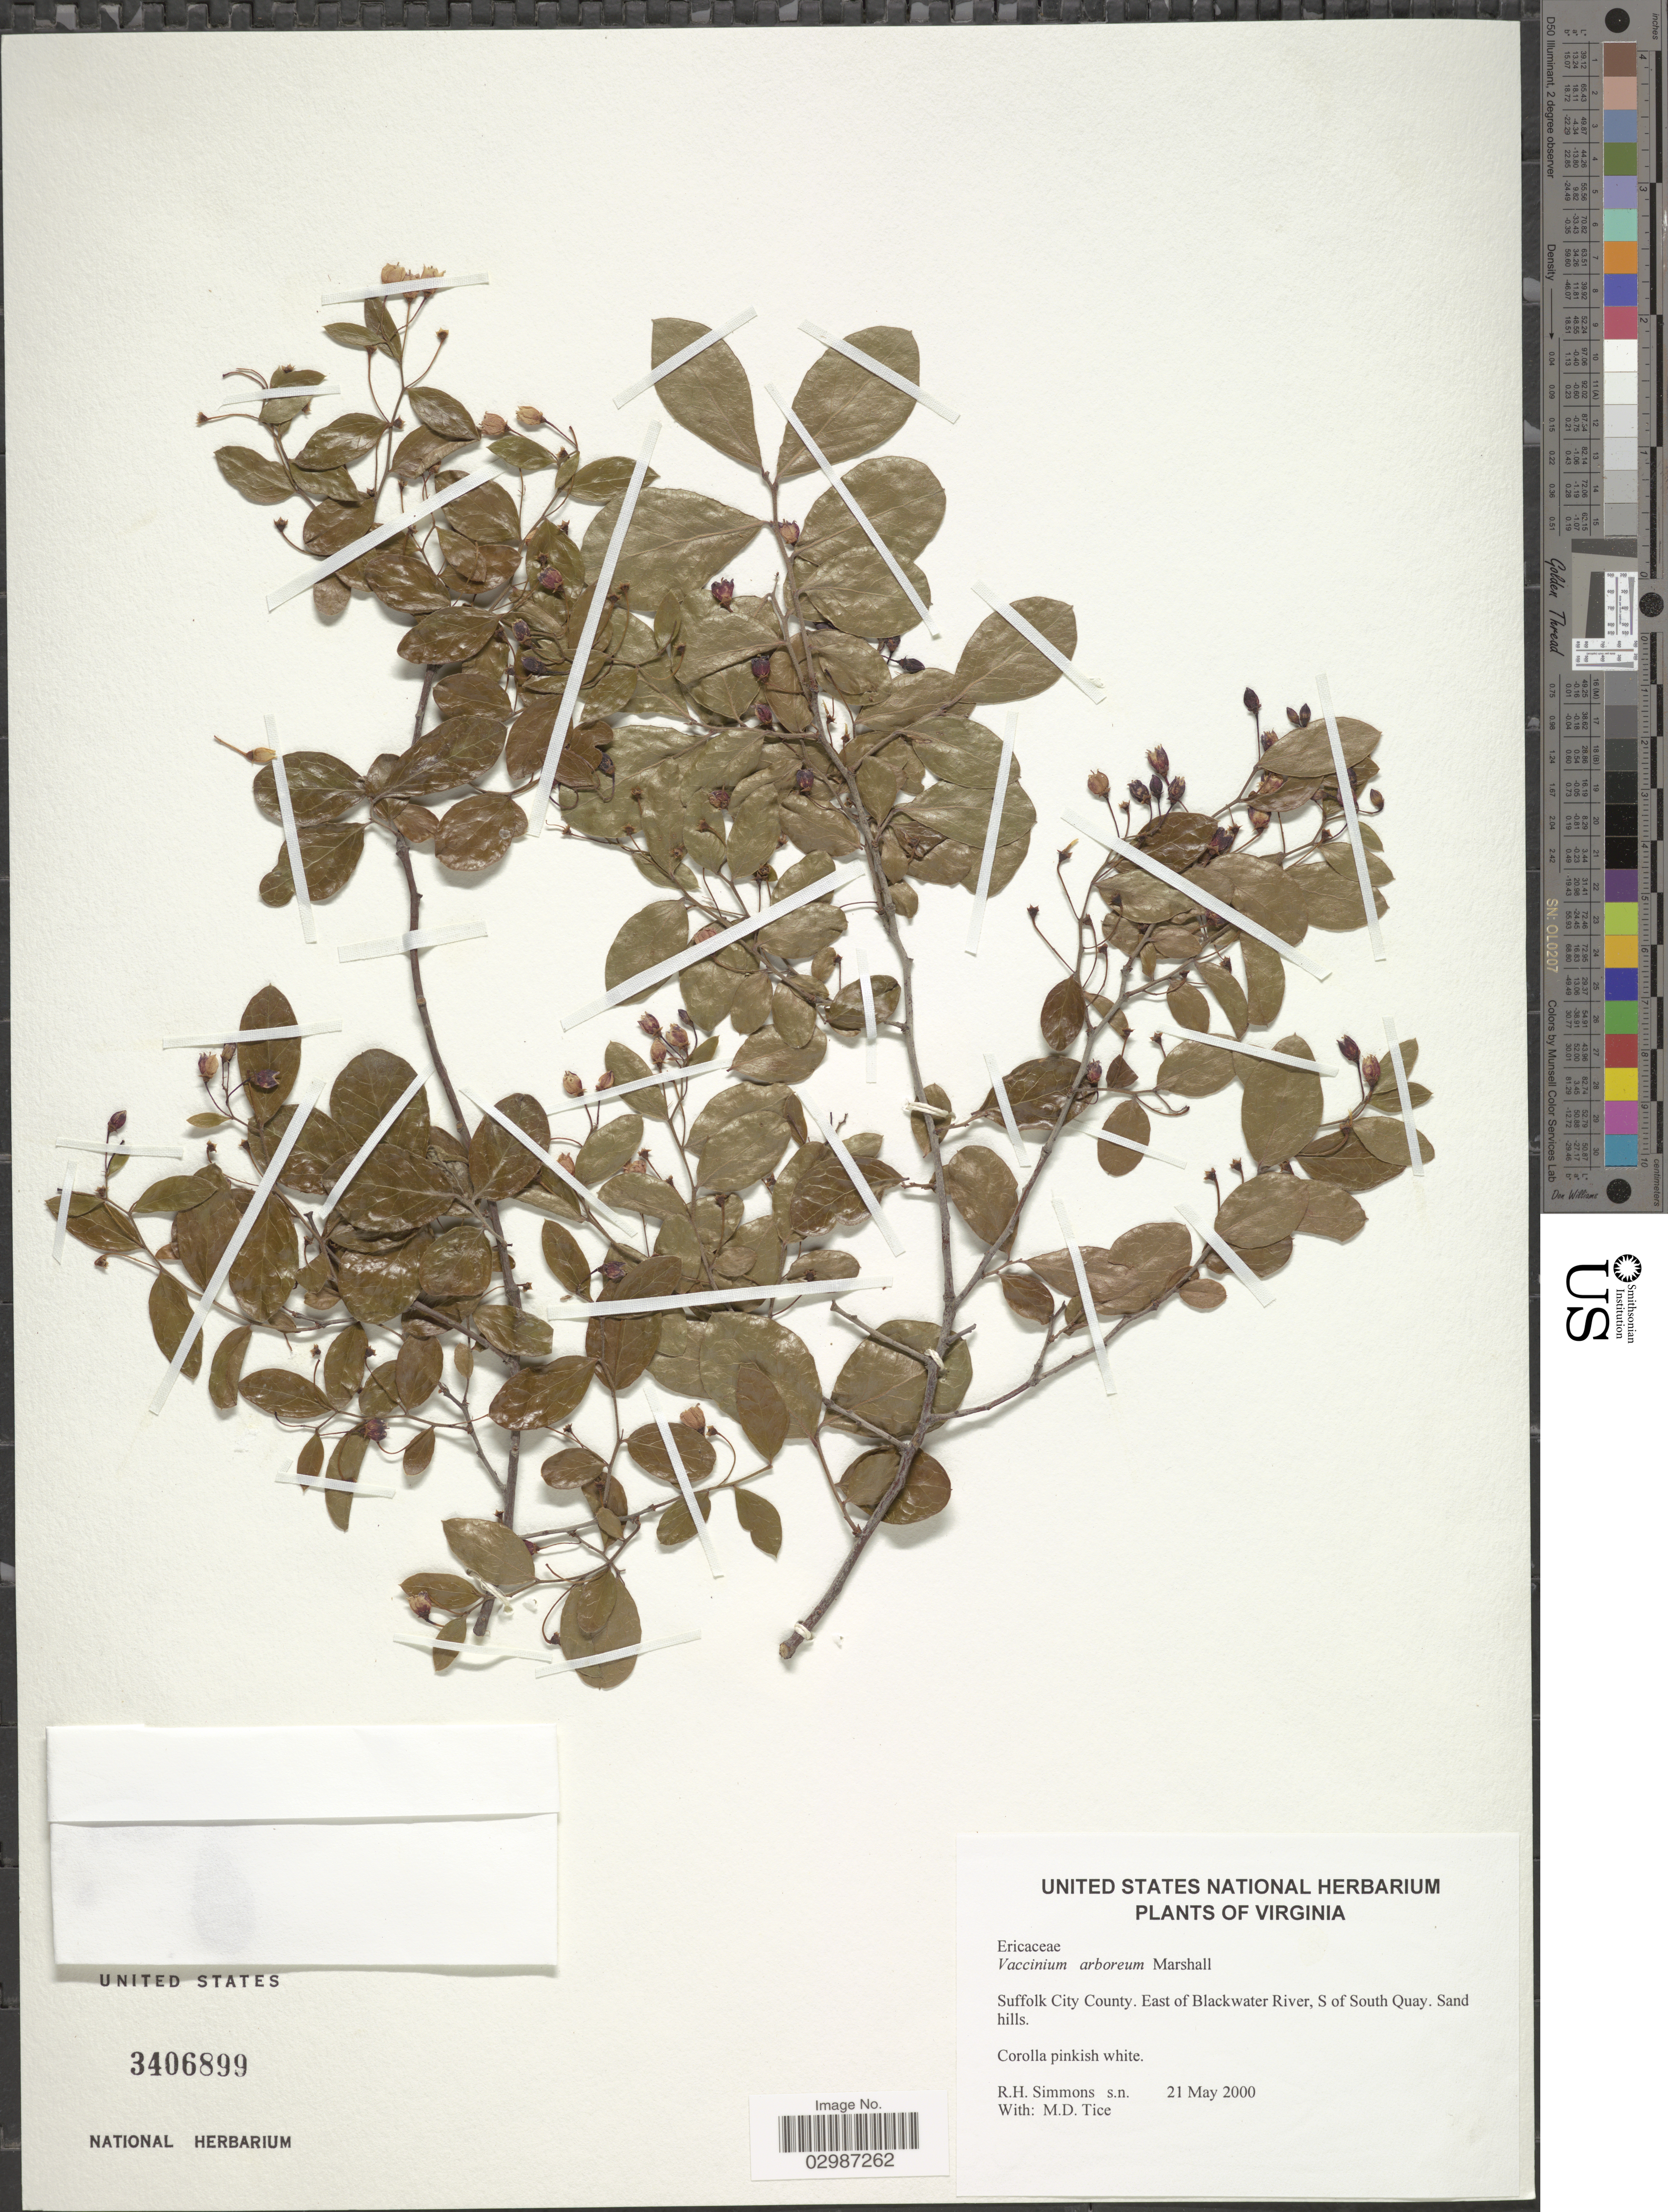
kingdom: Plantae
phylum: Tracheophyta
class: Magnoliopsida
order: Ericales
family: Ericaceae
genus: Vaccinium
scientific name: Vaccinium arboreum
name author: Marshall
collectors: R. H. Simmons & M. Tice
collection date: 2000-05-21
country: United States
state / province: Virginia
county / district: City of Suffolk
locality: Suffolk City County, East of Blackwater River, S of South Quay, Sand hills.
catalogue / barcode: US 3406899